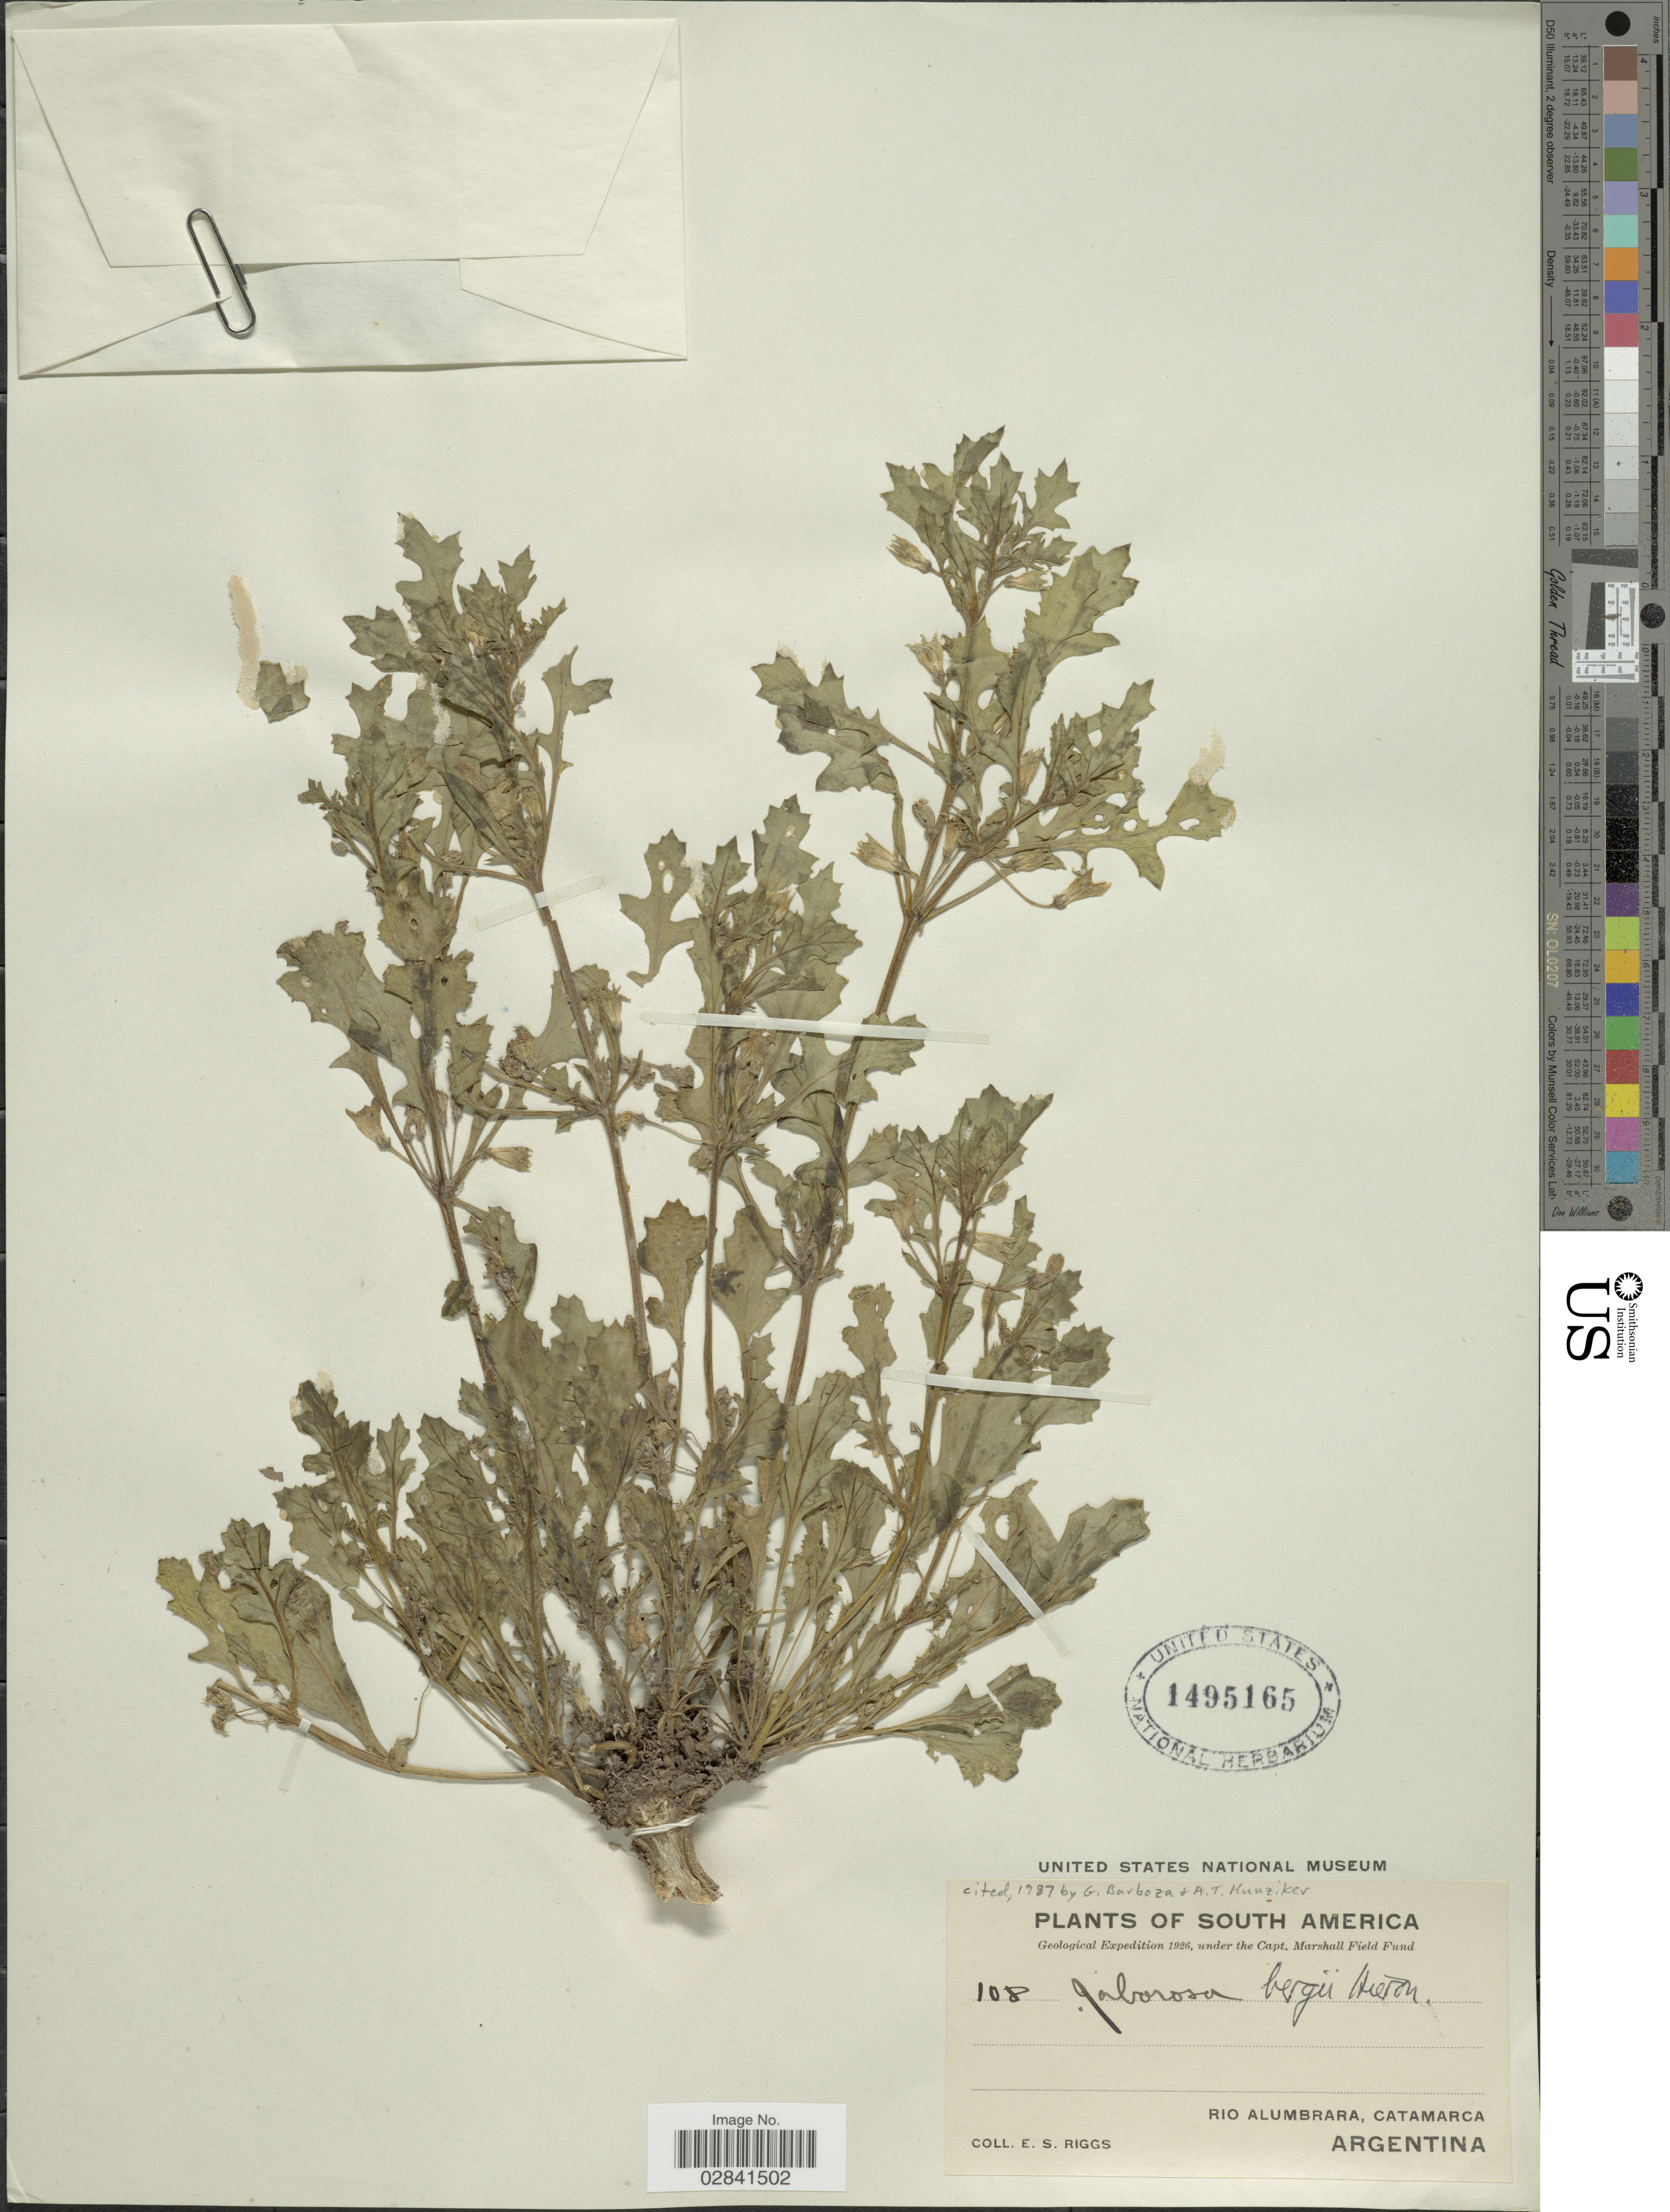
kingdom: Plantae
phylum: Tracheophyta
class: Magnoliopsida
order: Solanales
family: Solanaceae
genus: Jaborosa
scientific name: Jaborosa bergii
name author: Hieron.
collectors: E. Riggs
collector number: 108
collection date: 1926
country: Argentina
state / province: Catamarca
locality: Rio Alumbrara.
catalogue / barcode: US 1495165